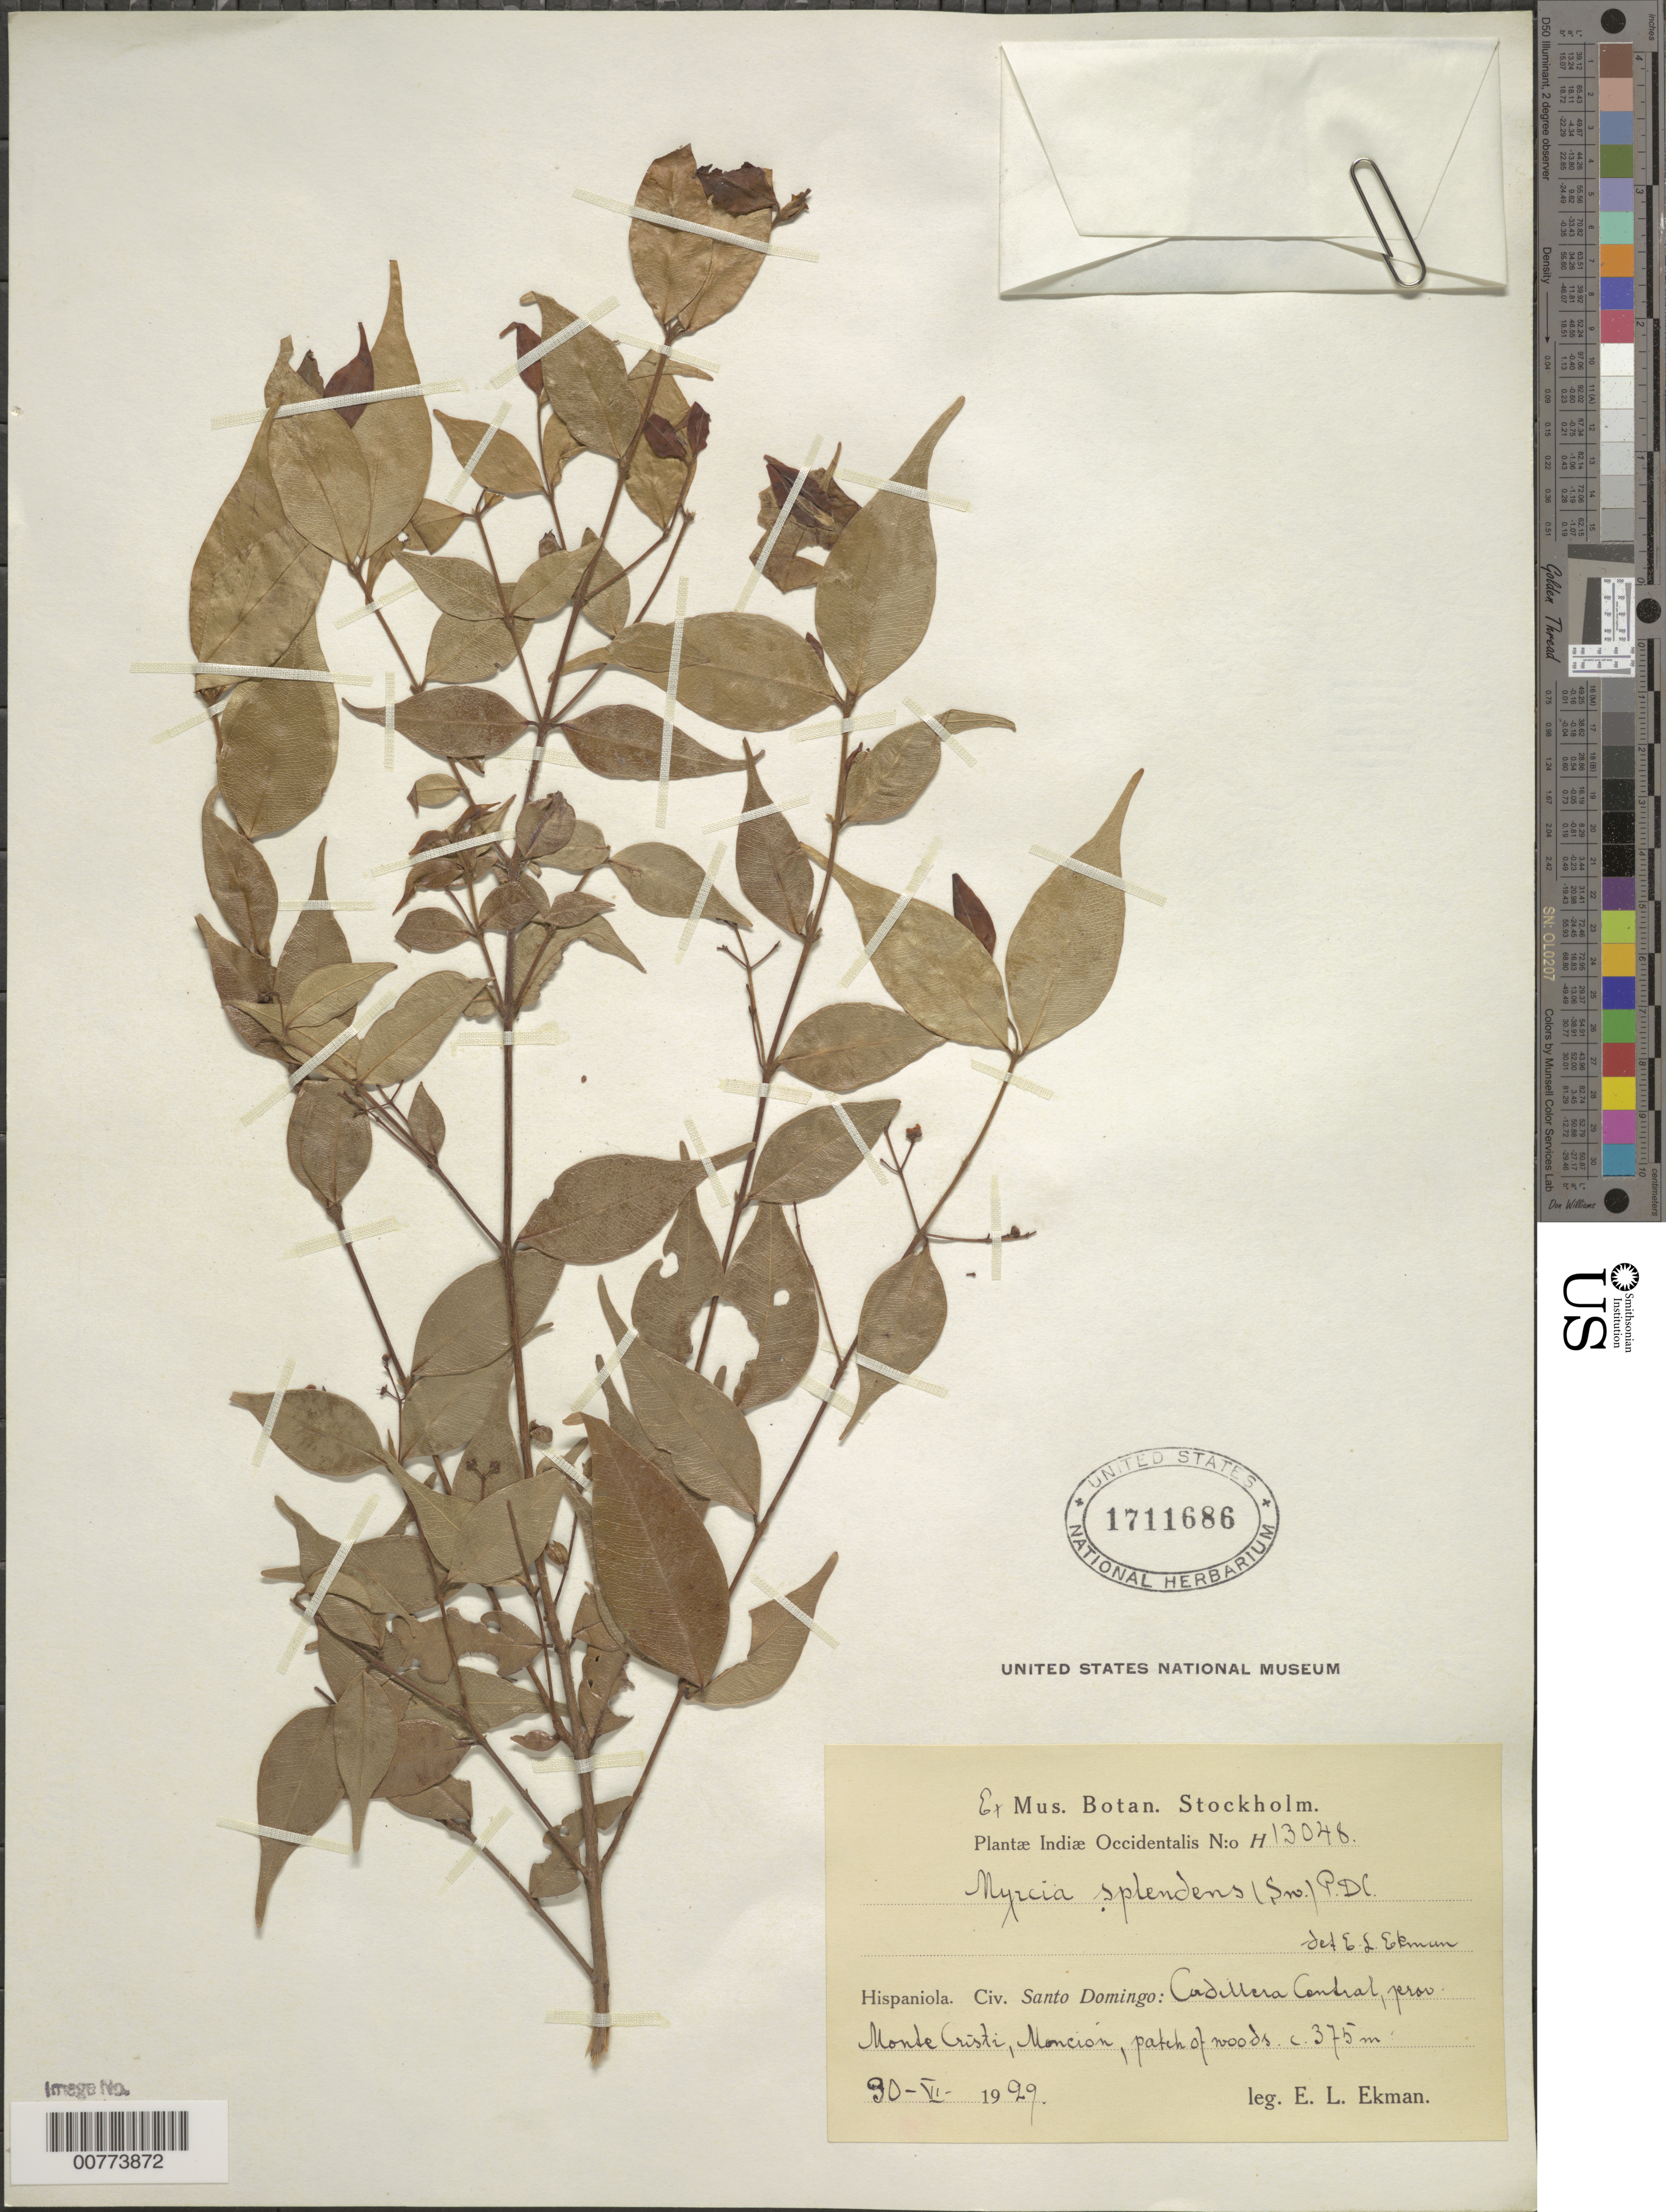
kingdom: Plantae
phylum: Tracheophyta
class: Magnoliopsida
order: Myrtales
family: Myrtaceae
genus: Myrcia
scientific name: Myrcia splendens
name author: (Sw.) DC.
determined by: Ekman, E. L.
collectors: E. L. Ekman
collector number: H 13048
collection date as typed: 20 Jun 1929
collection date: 1929-06-20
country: Dominican Republic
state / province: Monte Cristi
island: Hispaniola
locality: Cordillera Central, Monción.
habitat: Patch of woods.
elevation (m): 375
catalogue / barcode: US 1711686